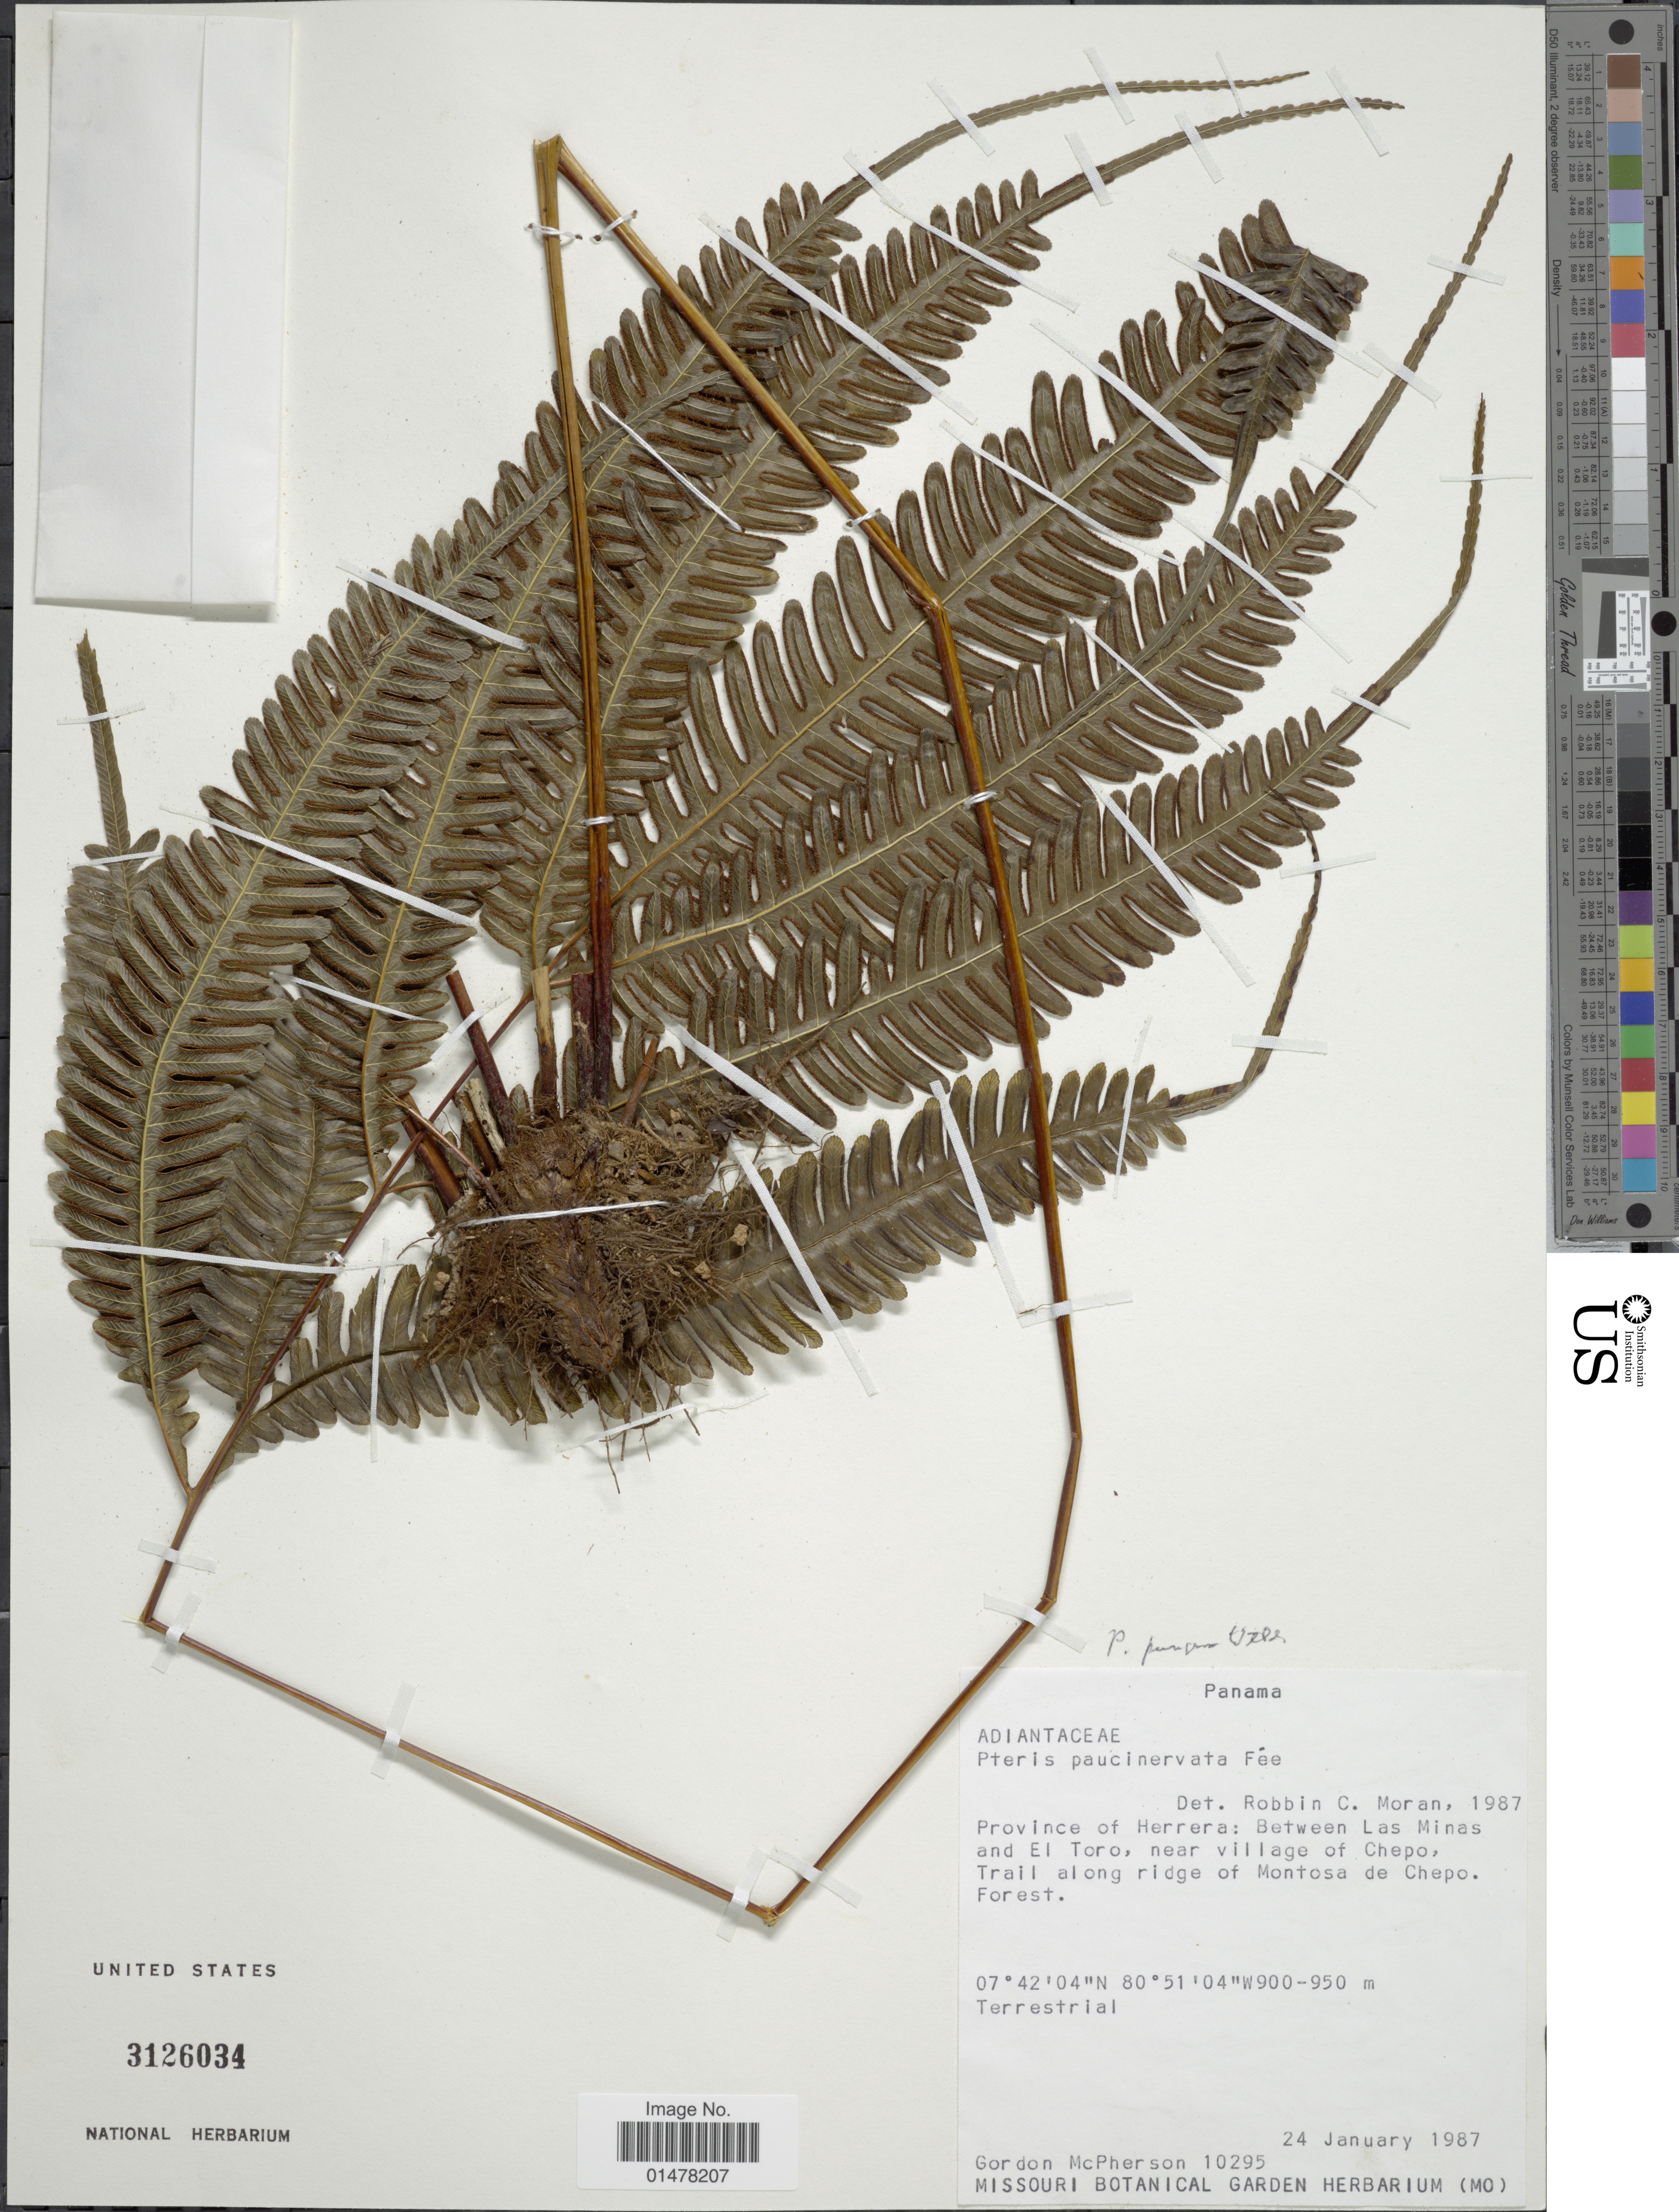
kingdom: Plantae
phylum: Tracheophyta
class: Polypodiopsida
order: Polypodiales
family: Pteridaceae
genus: Pteris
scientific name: Pteris pungens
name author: Willd.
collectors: G. D. McPherson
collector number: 10295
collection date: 1987-01-24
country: Panama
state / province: Herrera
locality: Panama, province of Herrera: between Las Minas and El Toro, near village of Chepo, trail along ridge of Montosa de Chepo forest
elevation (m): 900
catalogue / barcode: US 3126034